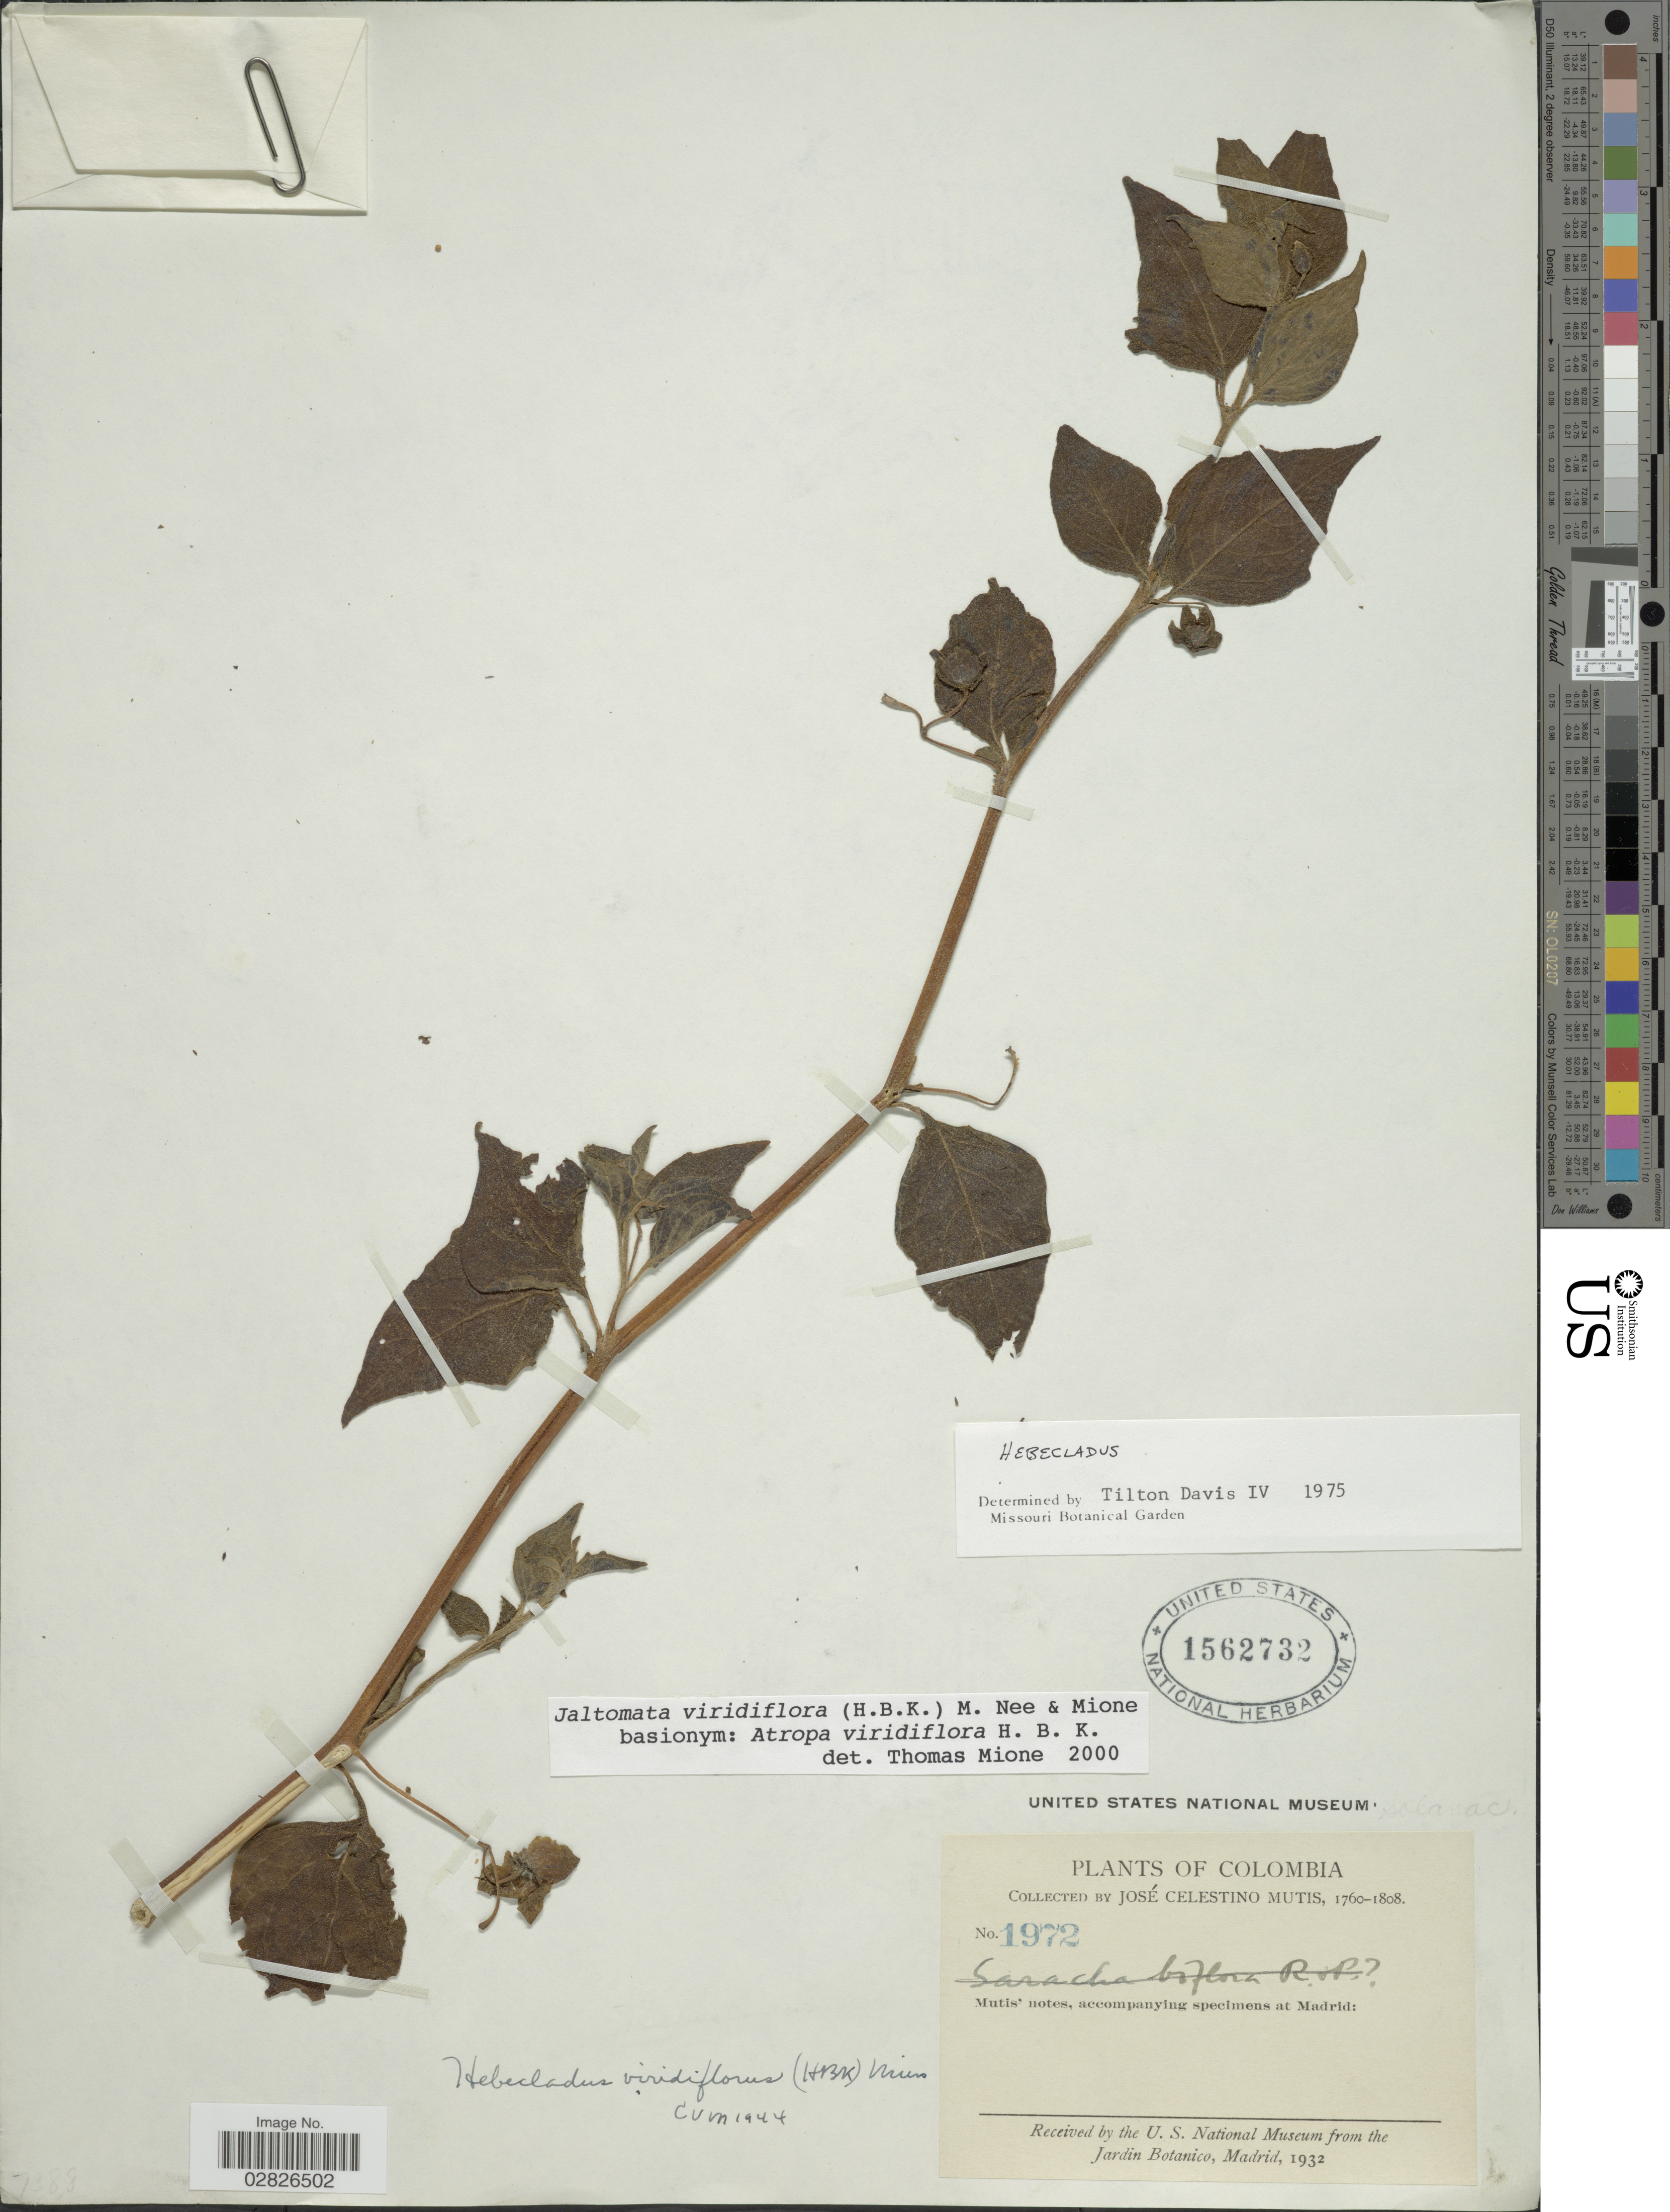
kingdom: Plantae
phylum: Tracheophyta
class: Magnoliopsida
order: Solanales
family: Solanaceae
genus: Jaltomata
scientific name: Jaltomata virdiflora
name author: (Kunth) M. Nee & Mione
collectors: J. C. B. Mutis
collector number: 1972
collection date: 1760/1808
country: Colombia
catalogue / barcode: US 1562732